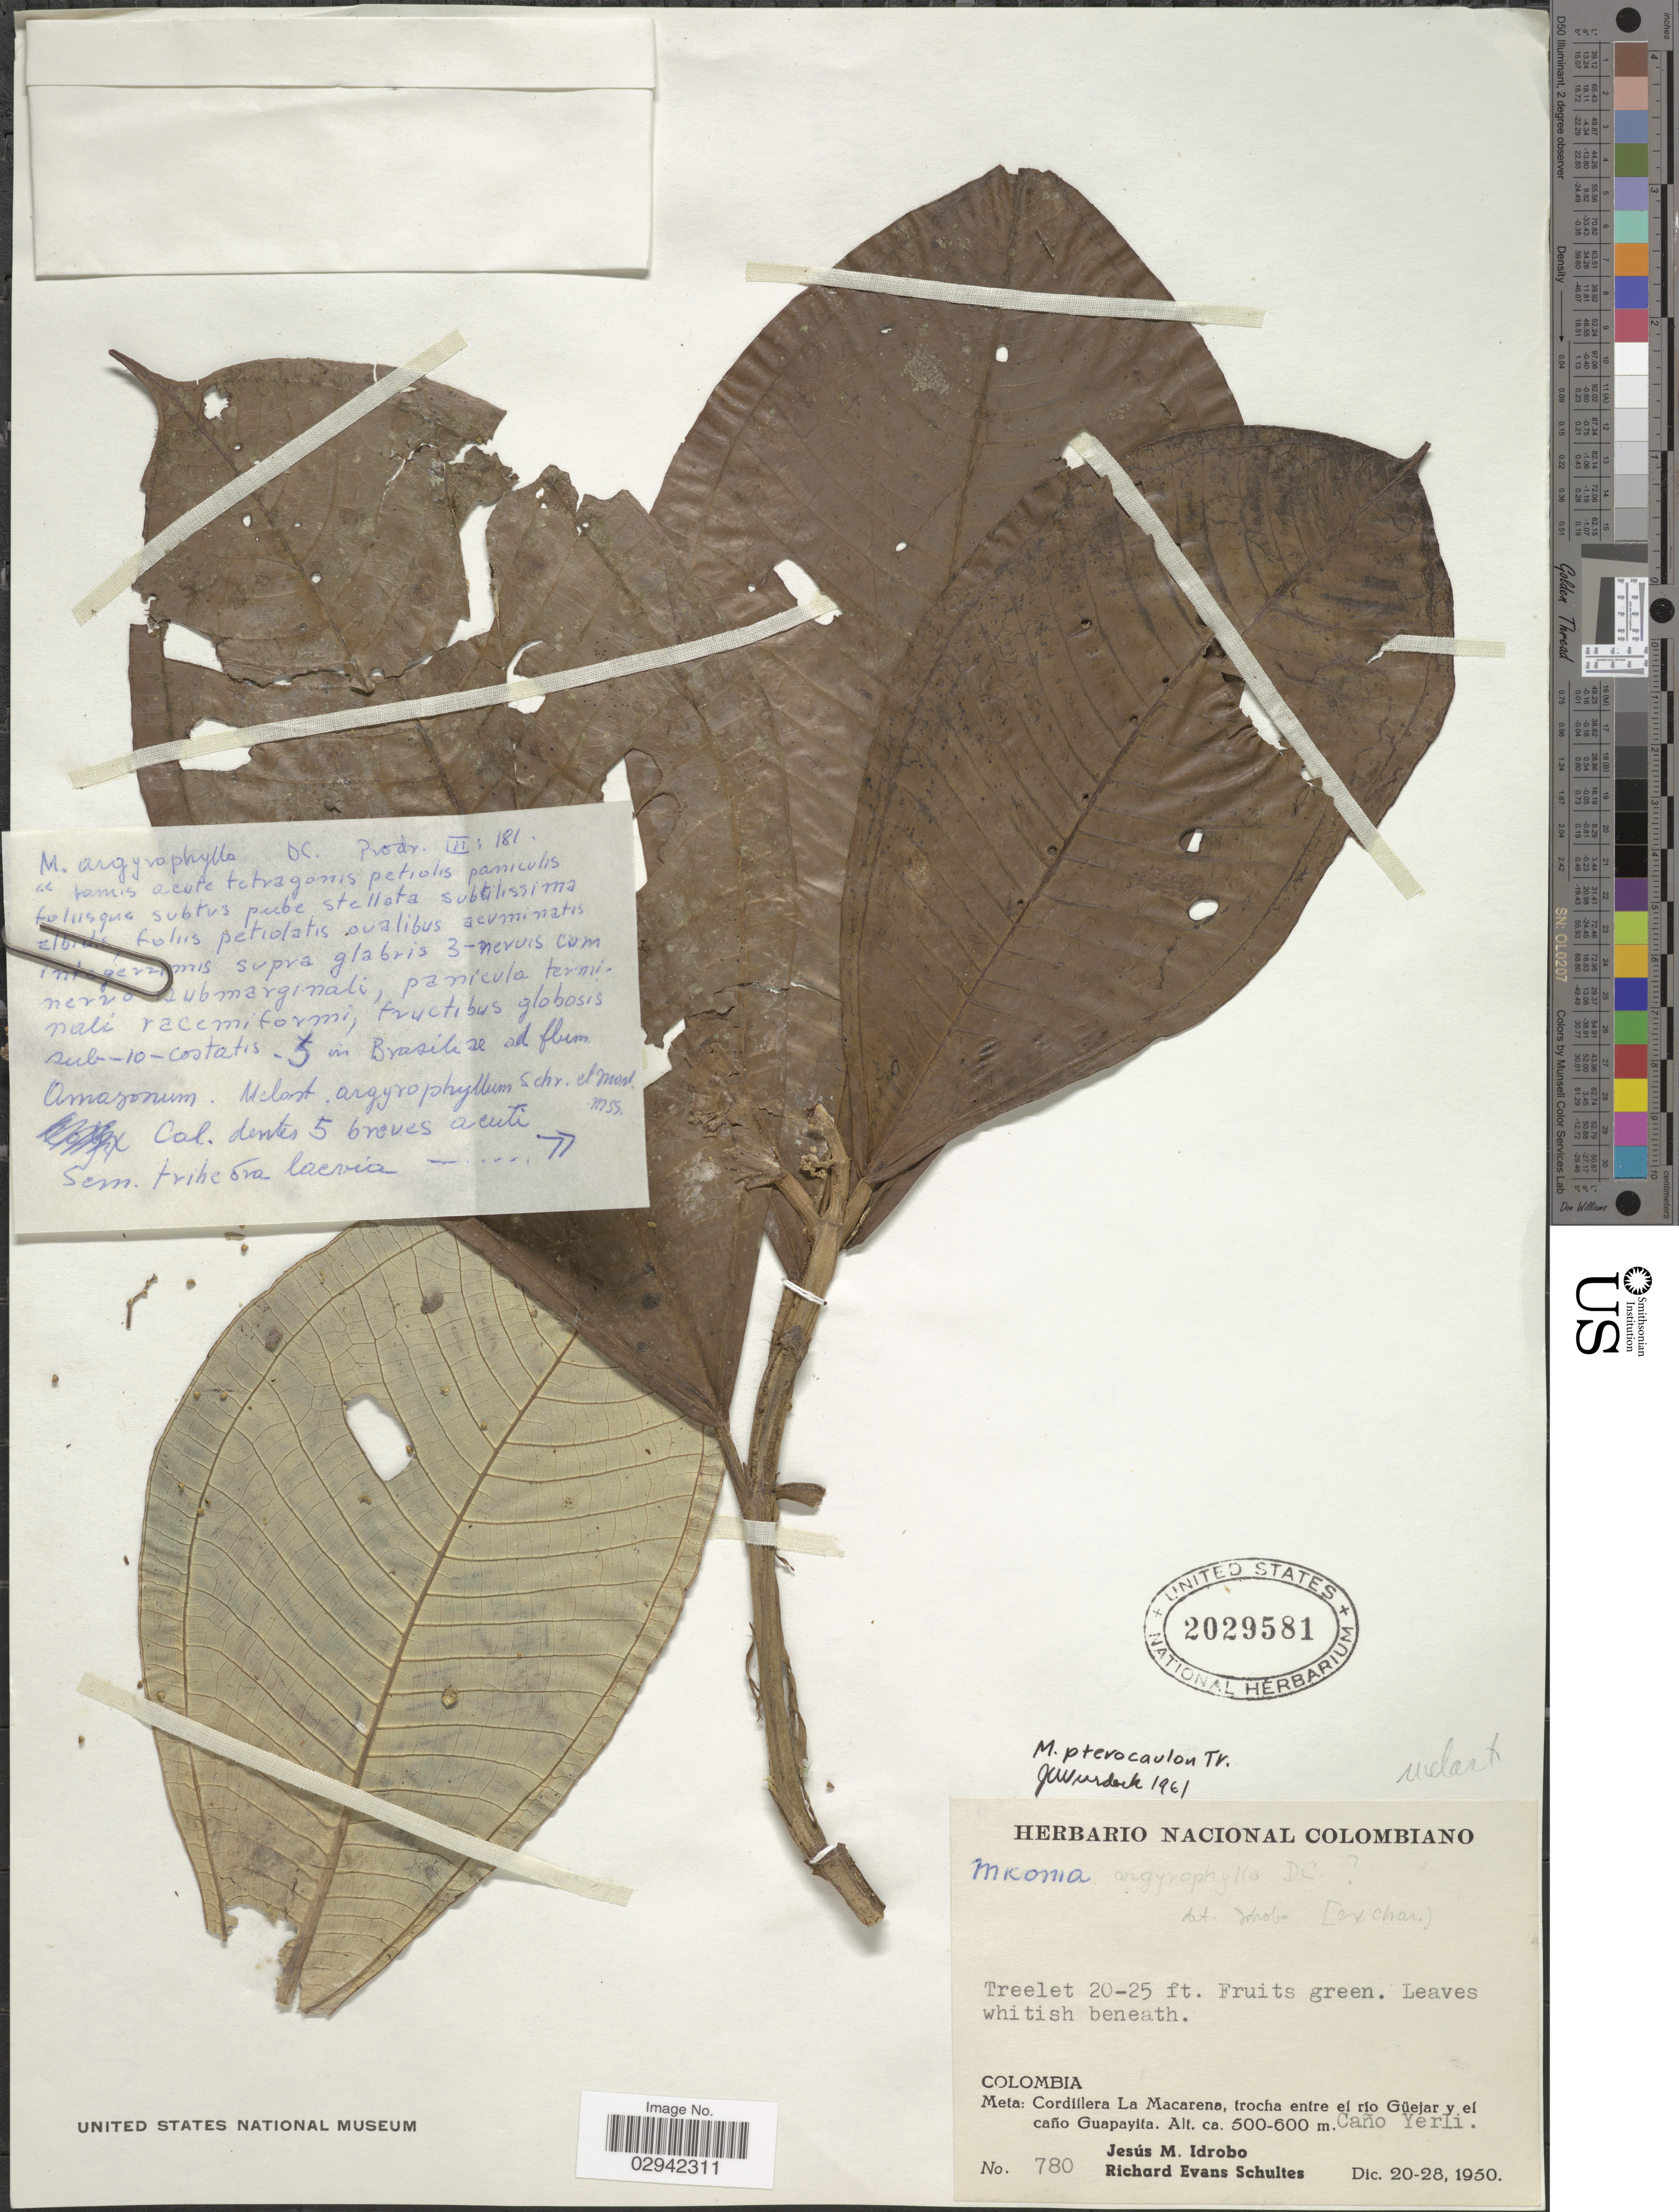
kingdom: Plantae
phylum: Tracheophyta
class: Magnoliopsida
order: Myrtales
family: Melastomataceae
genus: Miconia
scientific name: Miconia pterocaulon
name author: Triana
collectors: J. M. Idrobo & R. E. Schultes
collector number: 780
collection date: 1950-12-20/1950-12-28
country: Colombia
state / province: Meta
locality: Cordillera La Macarena, trocha entre el rio Güejar y el caño Guapayita, Caño Yerli.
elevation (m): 500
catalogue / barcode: US 2029581